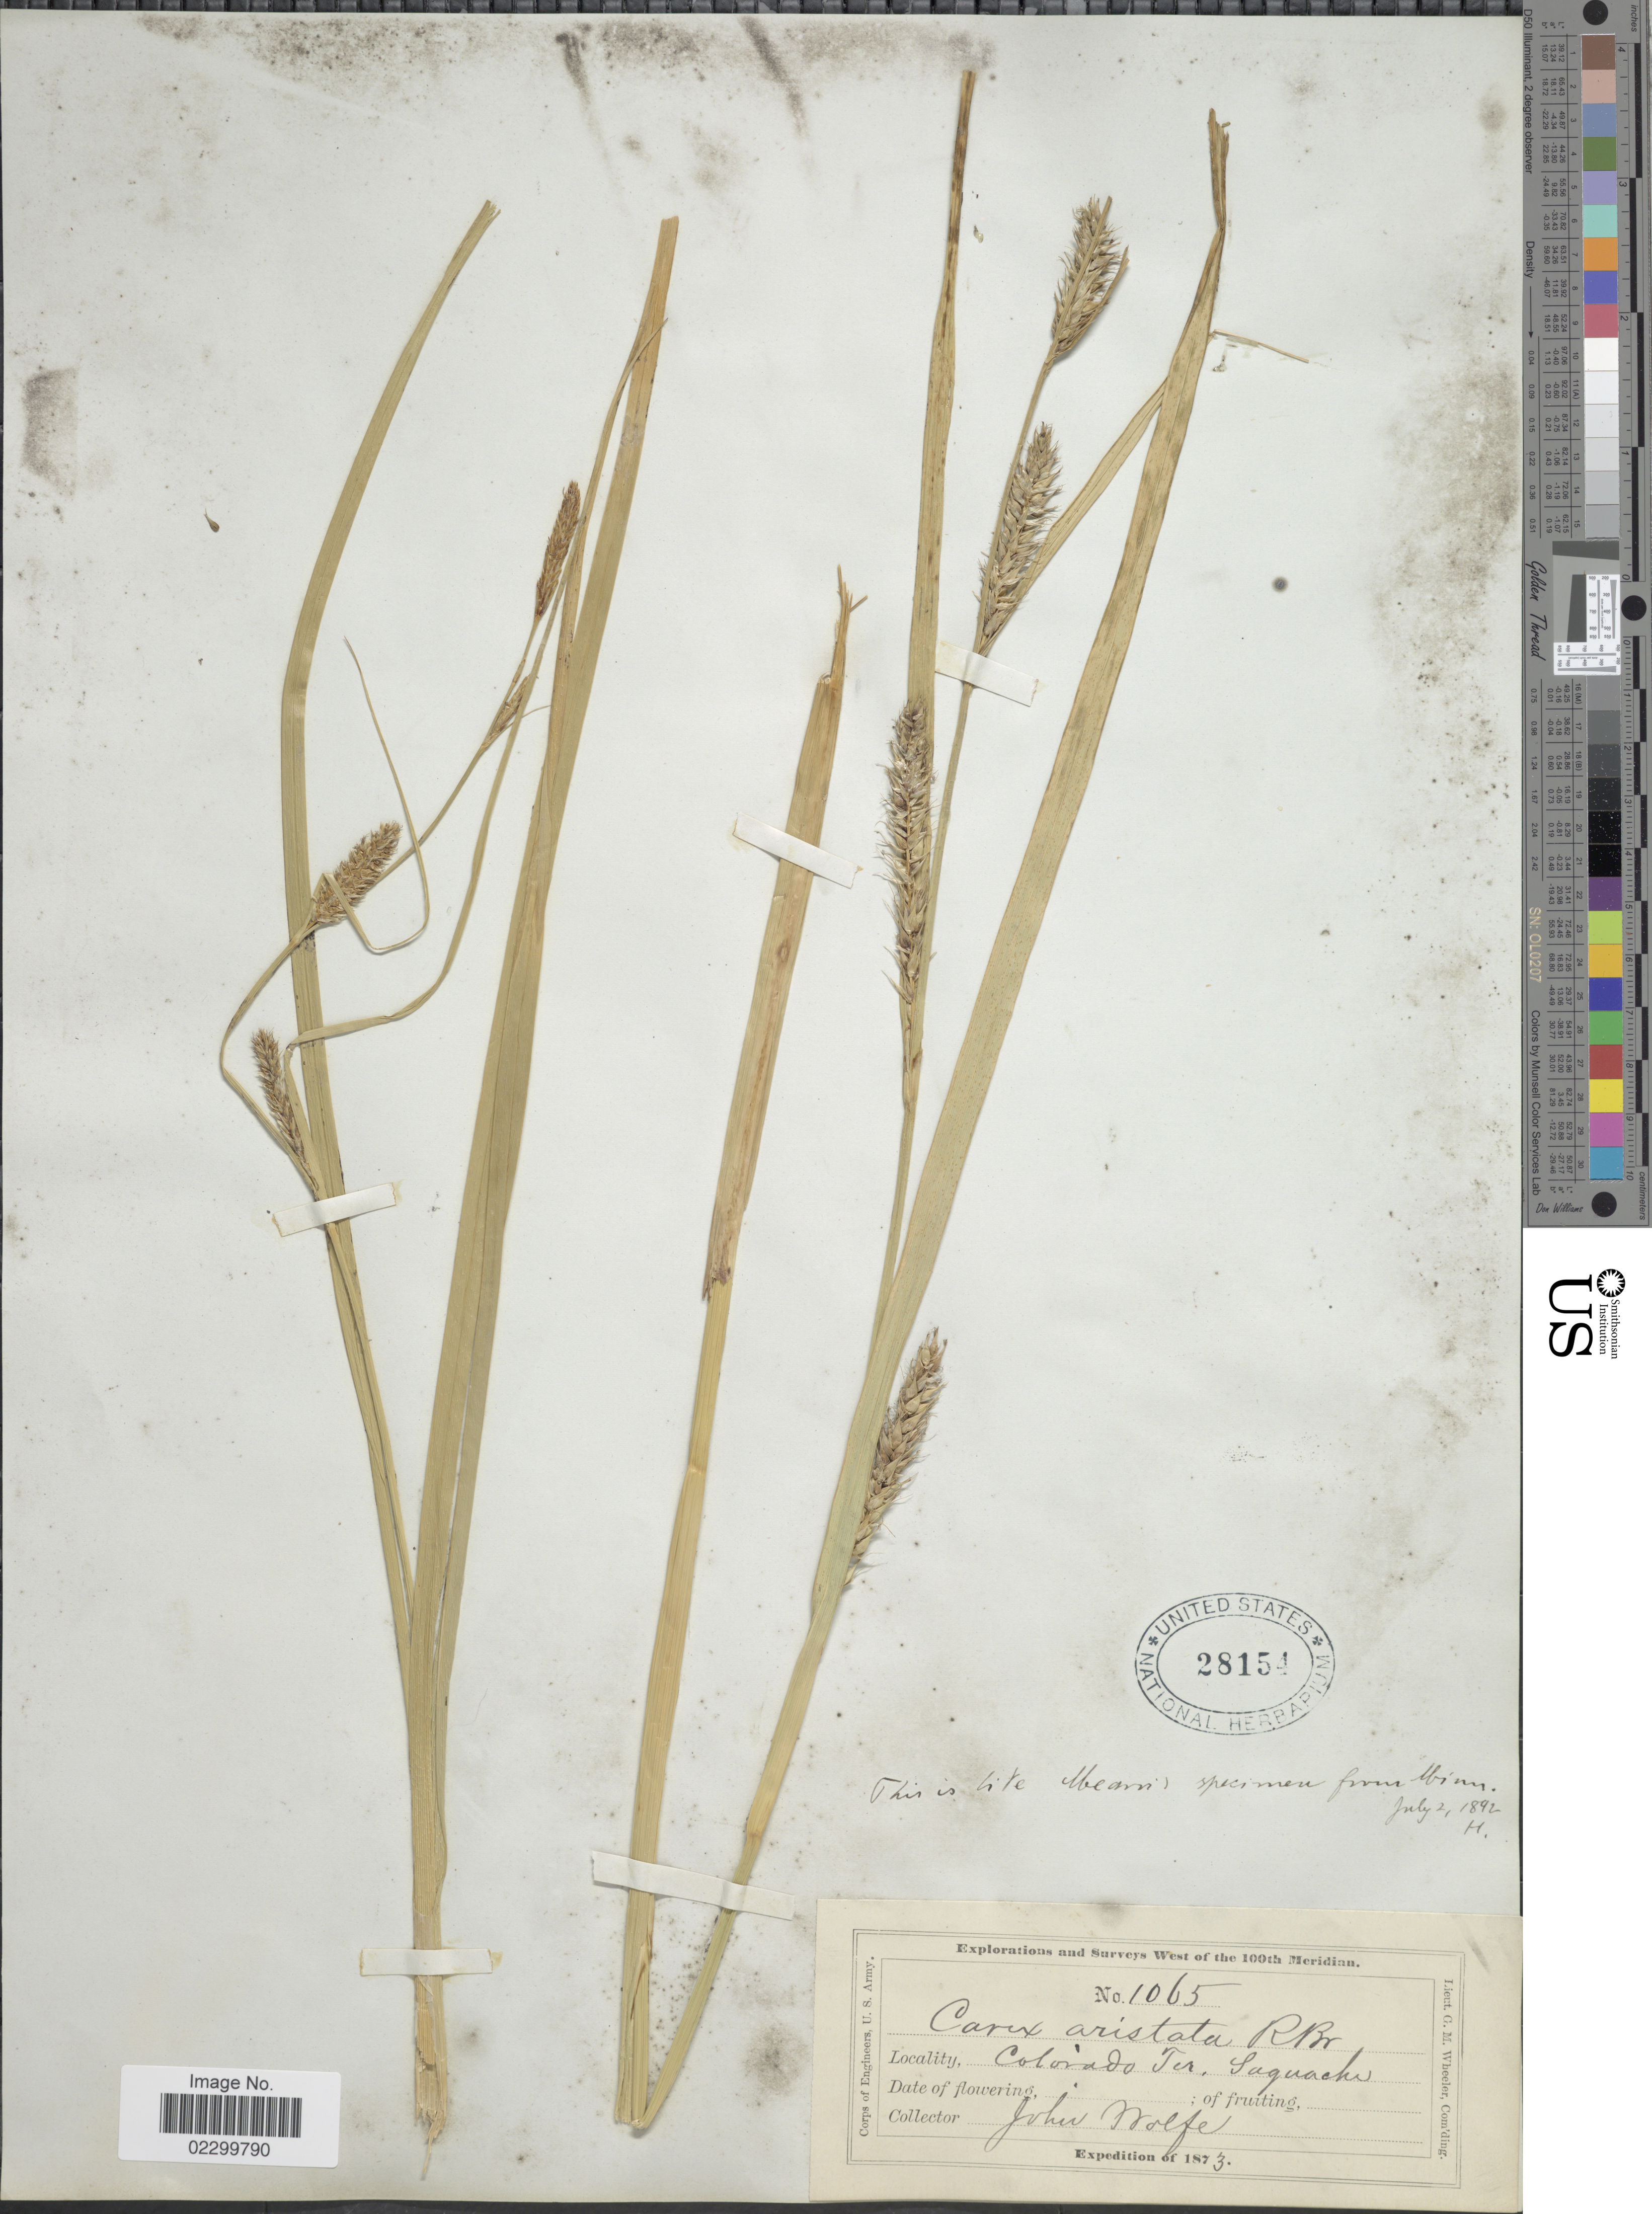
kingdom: Plantae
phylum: Tracheophyta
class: Liliopsida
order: Poales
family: Cyperaceae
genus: Carex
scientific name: Carex atherodes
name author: Spreng.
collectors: J. Wolfe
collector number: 1065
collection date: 1873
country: United States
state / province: Colorado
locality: Colorado Ter., Saguache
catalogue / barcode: US 28154